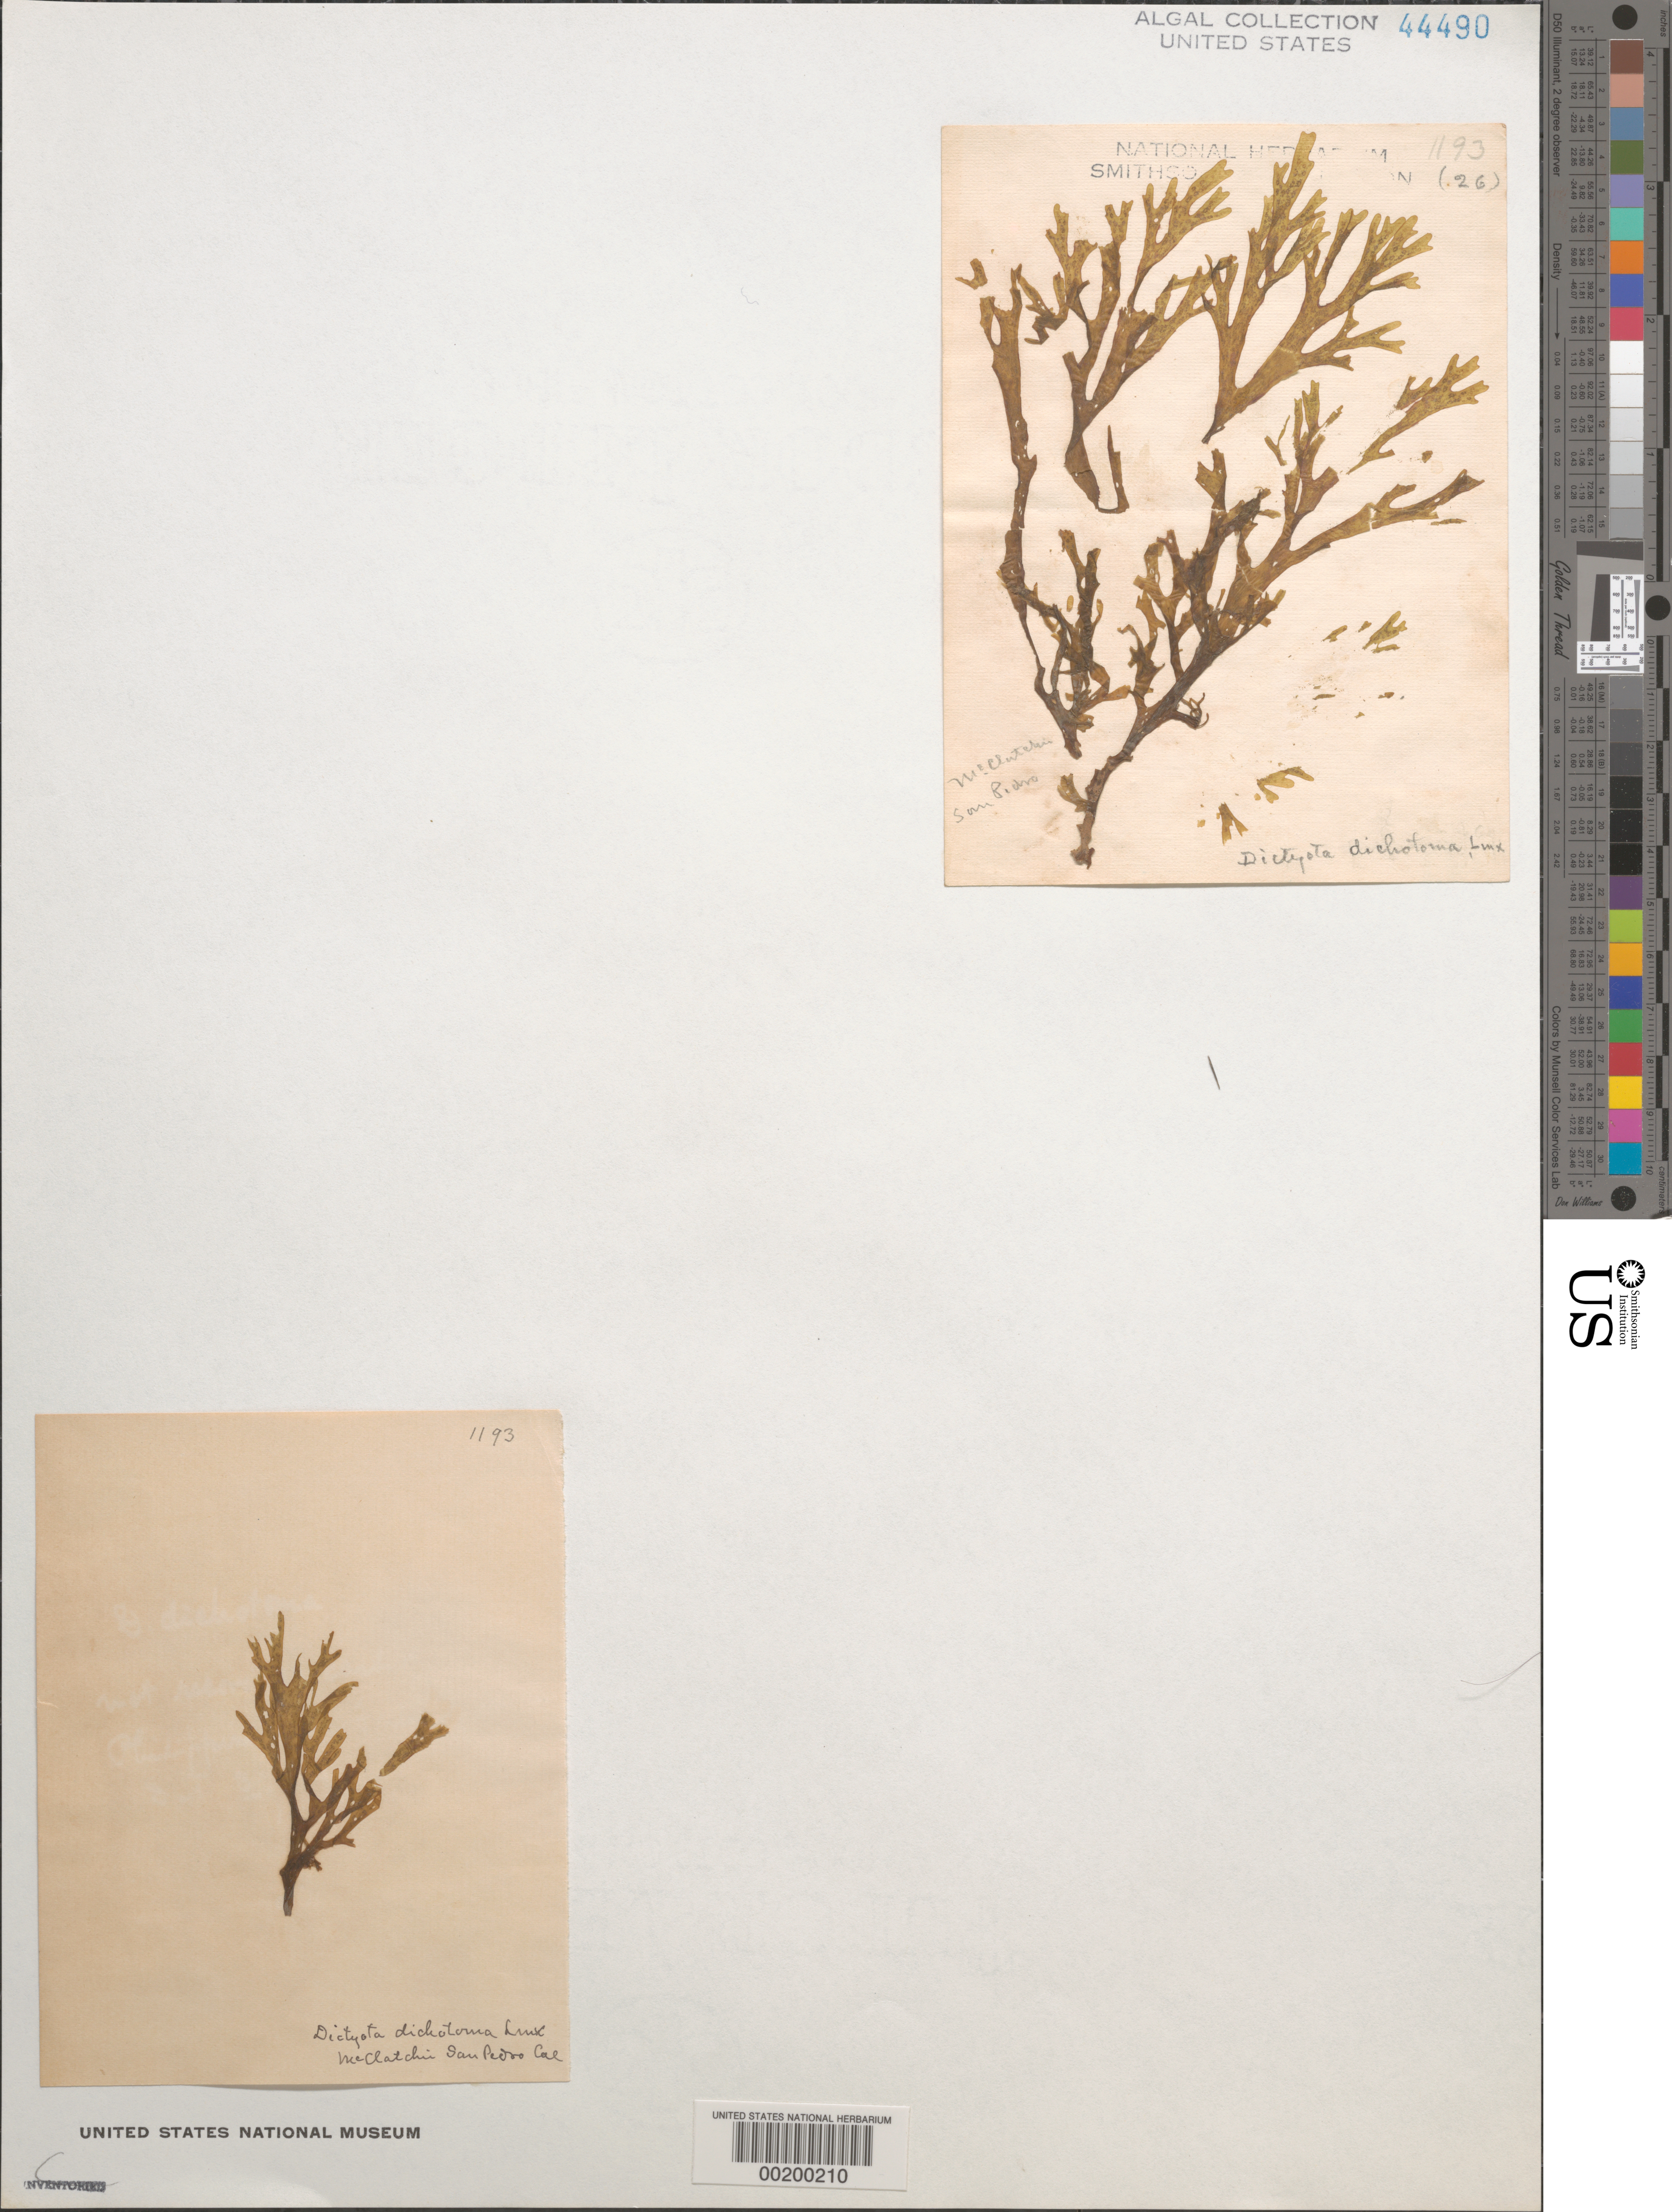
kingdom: Chromista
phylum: Ochrophyta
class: Phaeophyceae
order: Dictyotales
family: Dictyotaceae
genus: Dictyota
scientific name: Dictyota dichotoma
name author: (Huds.) J.V.Lamouroux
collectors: A. J. McClatchie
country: United States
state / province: California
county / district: Los Angeles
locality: San Pedro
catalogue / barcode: US 44490